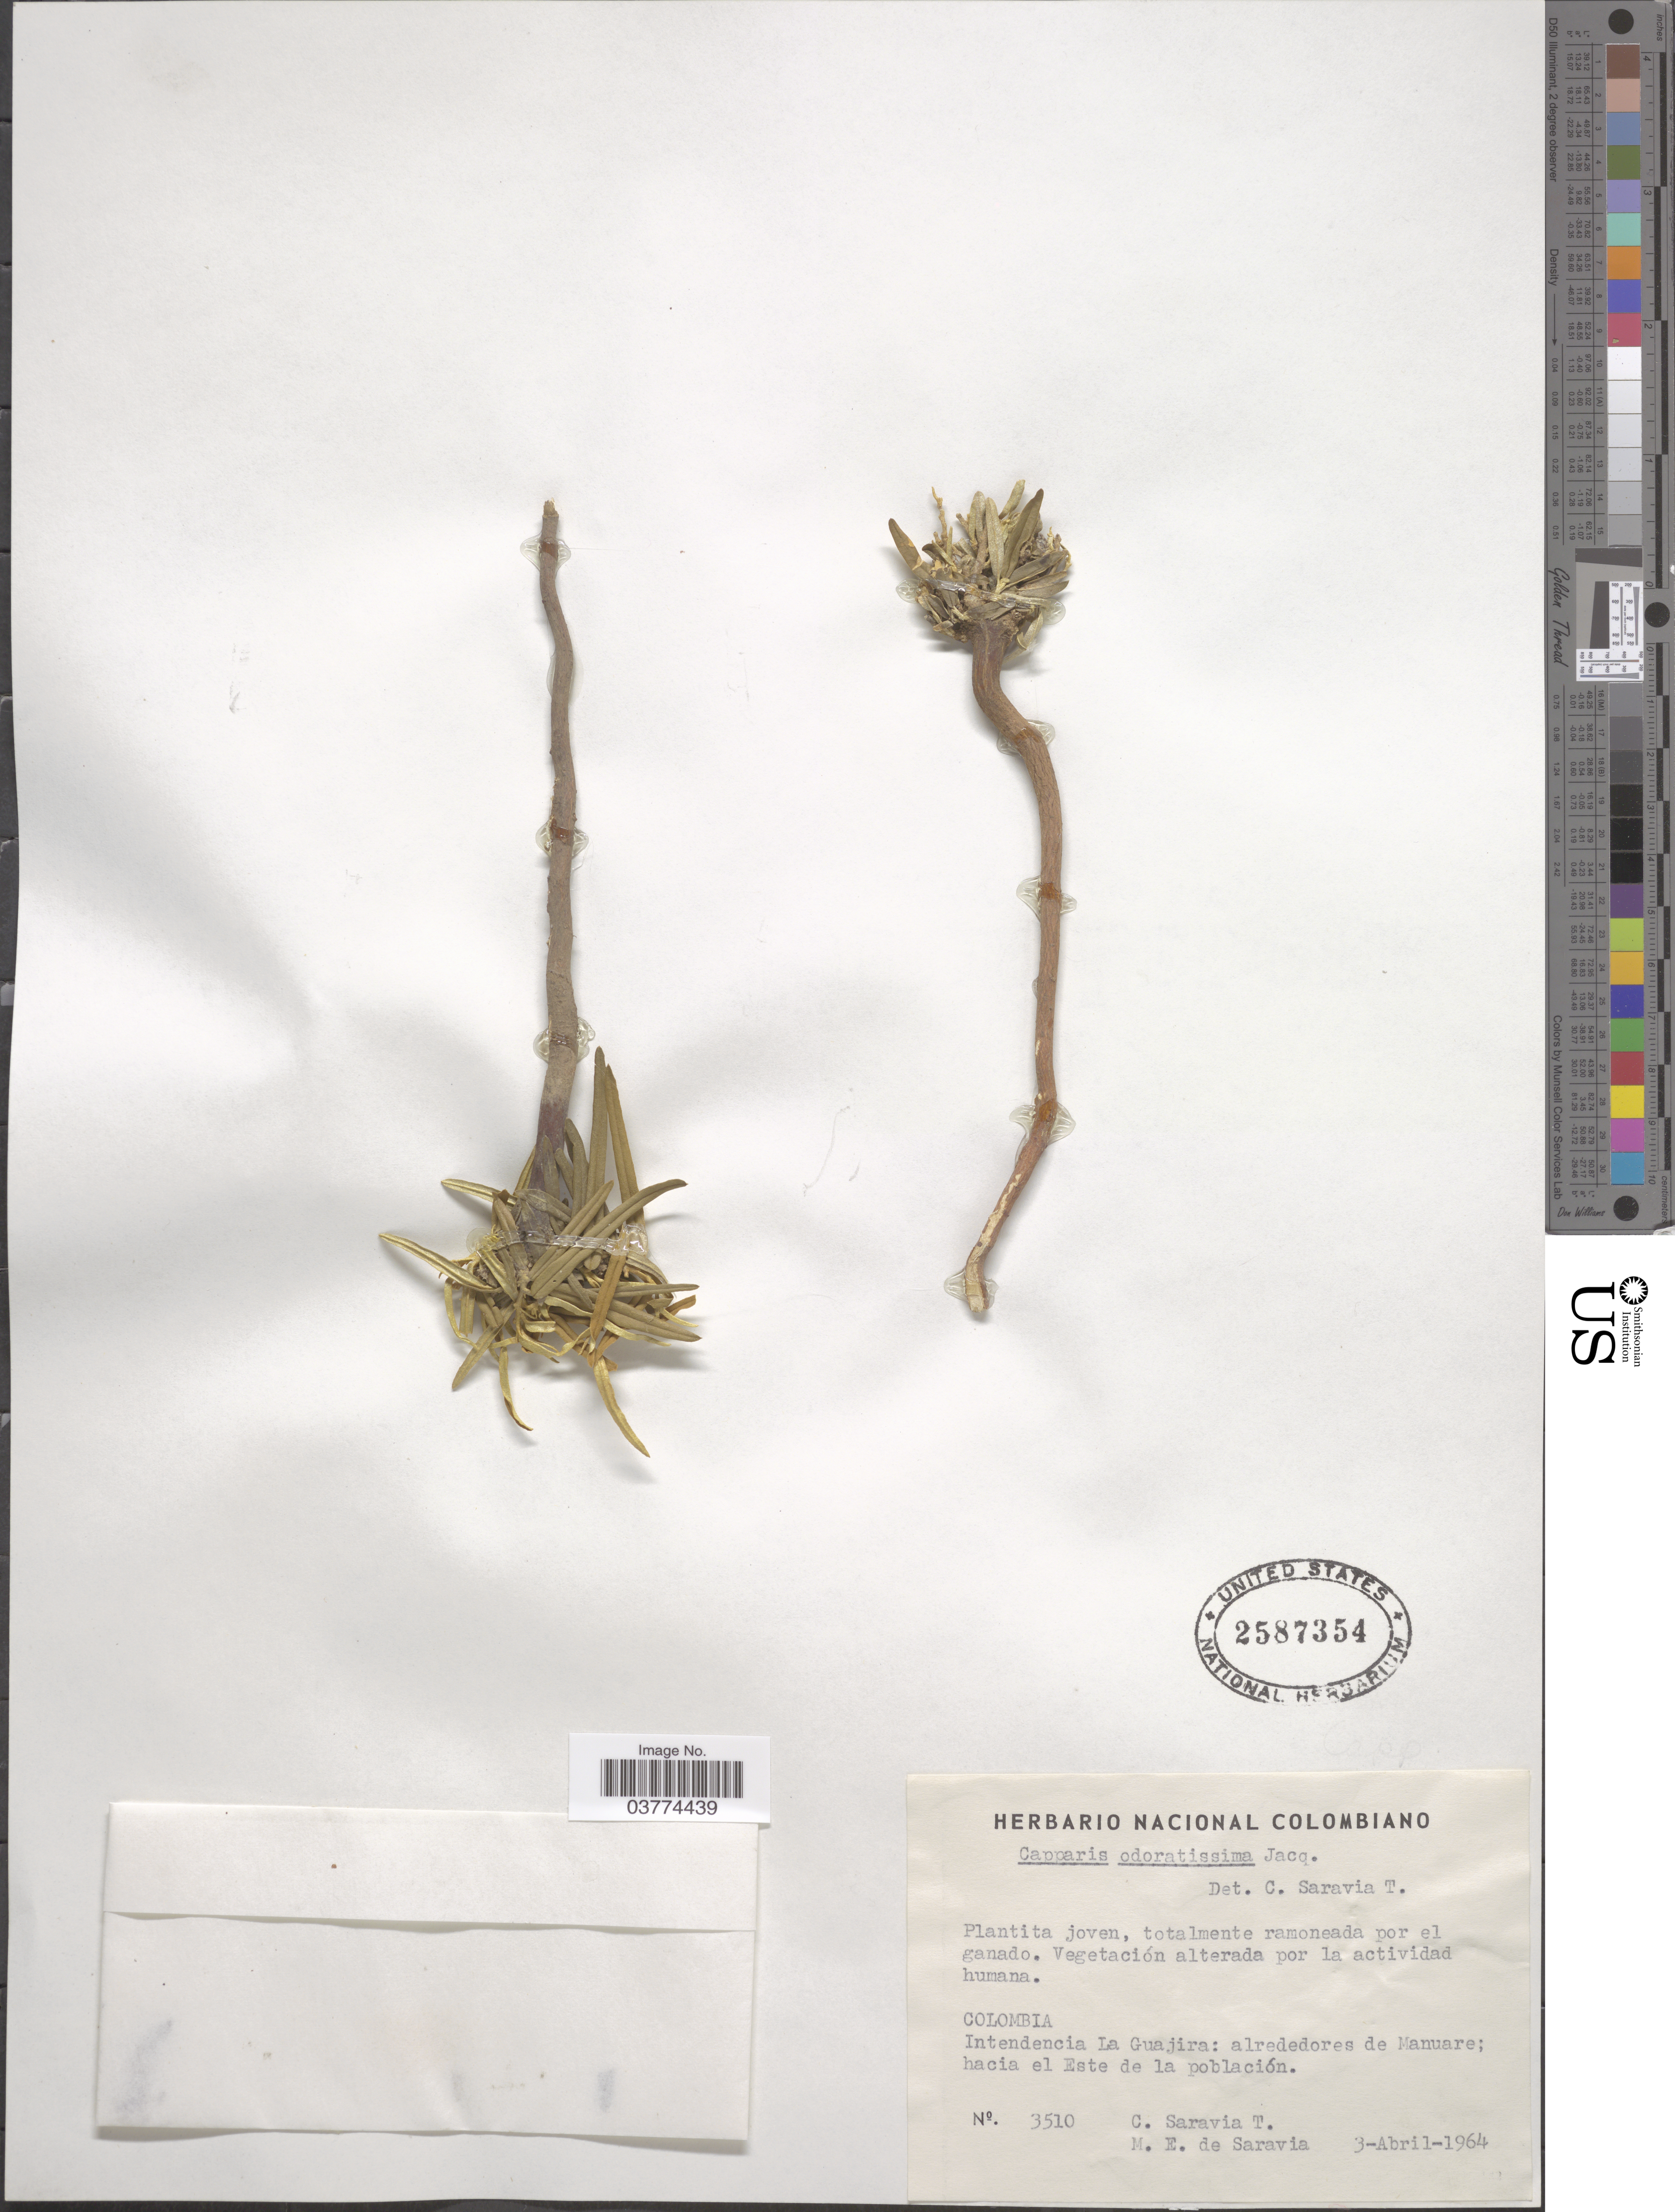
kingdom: Plantae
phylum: Tracheophyta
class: Magnoliopsida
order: Brassicales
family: Capparaceae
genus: Quadrella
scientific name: Quadrella odoratissima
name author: (Jacq.) Hutch.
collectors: C. Saravia T. & M. de Saravia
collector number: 3510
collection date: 1964-04-03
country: Colombia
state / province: La Guajira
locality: Intendencia La Guajira: alrededores de Manuare; hacia el Este de la población.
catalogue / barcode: US 2587354